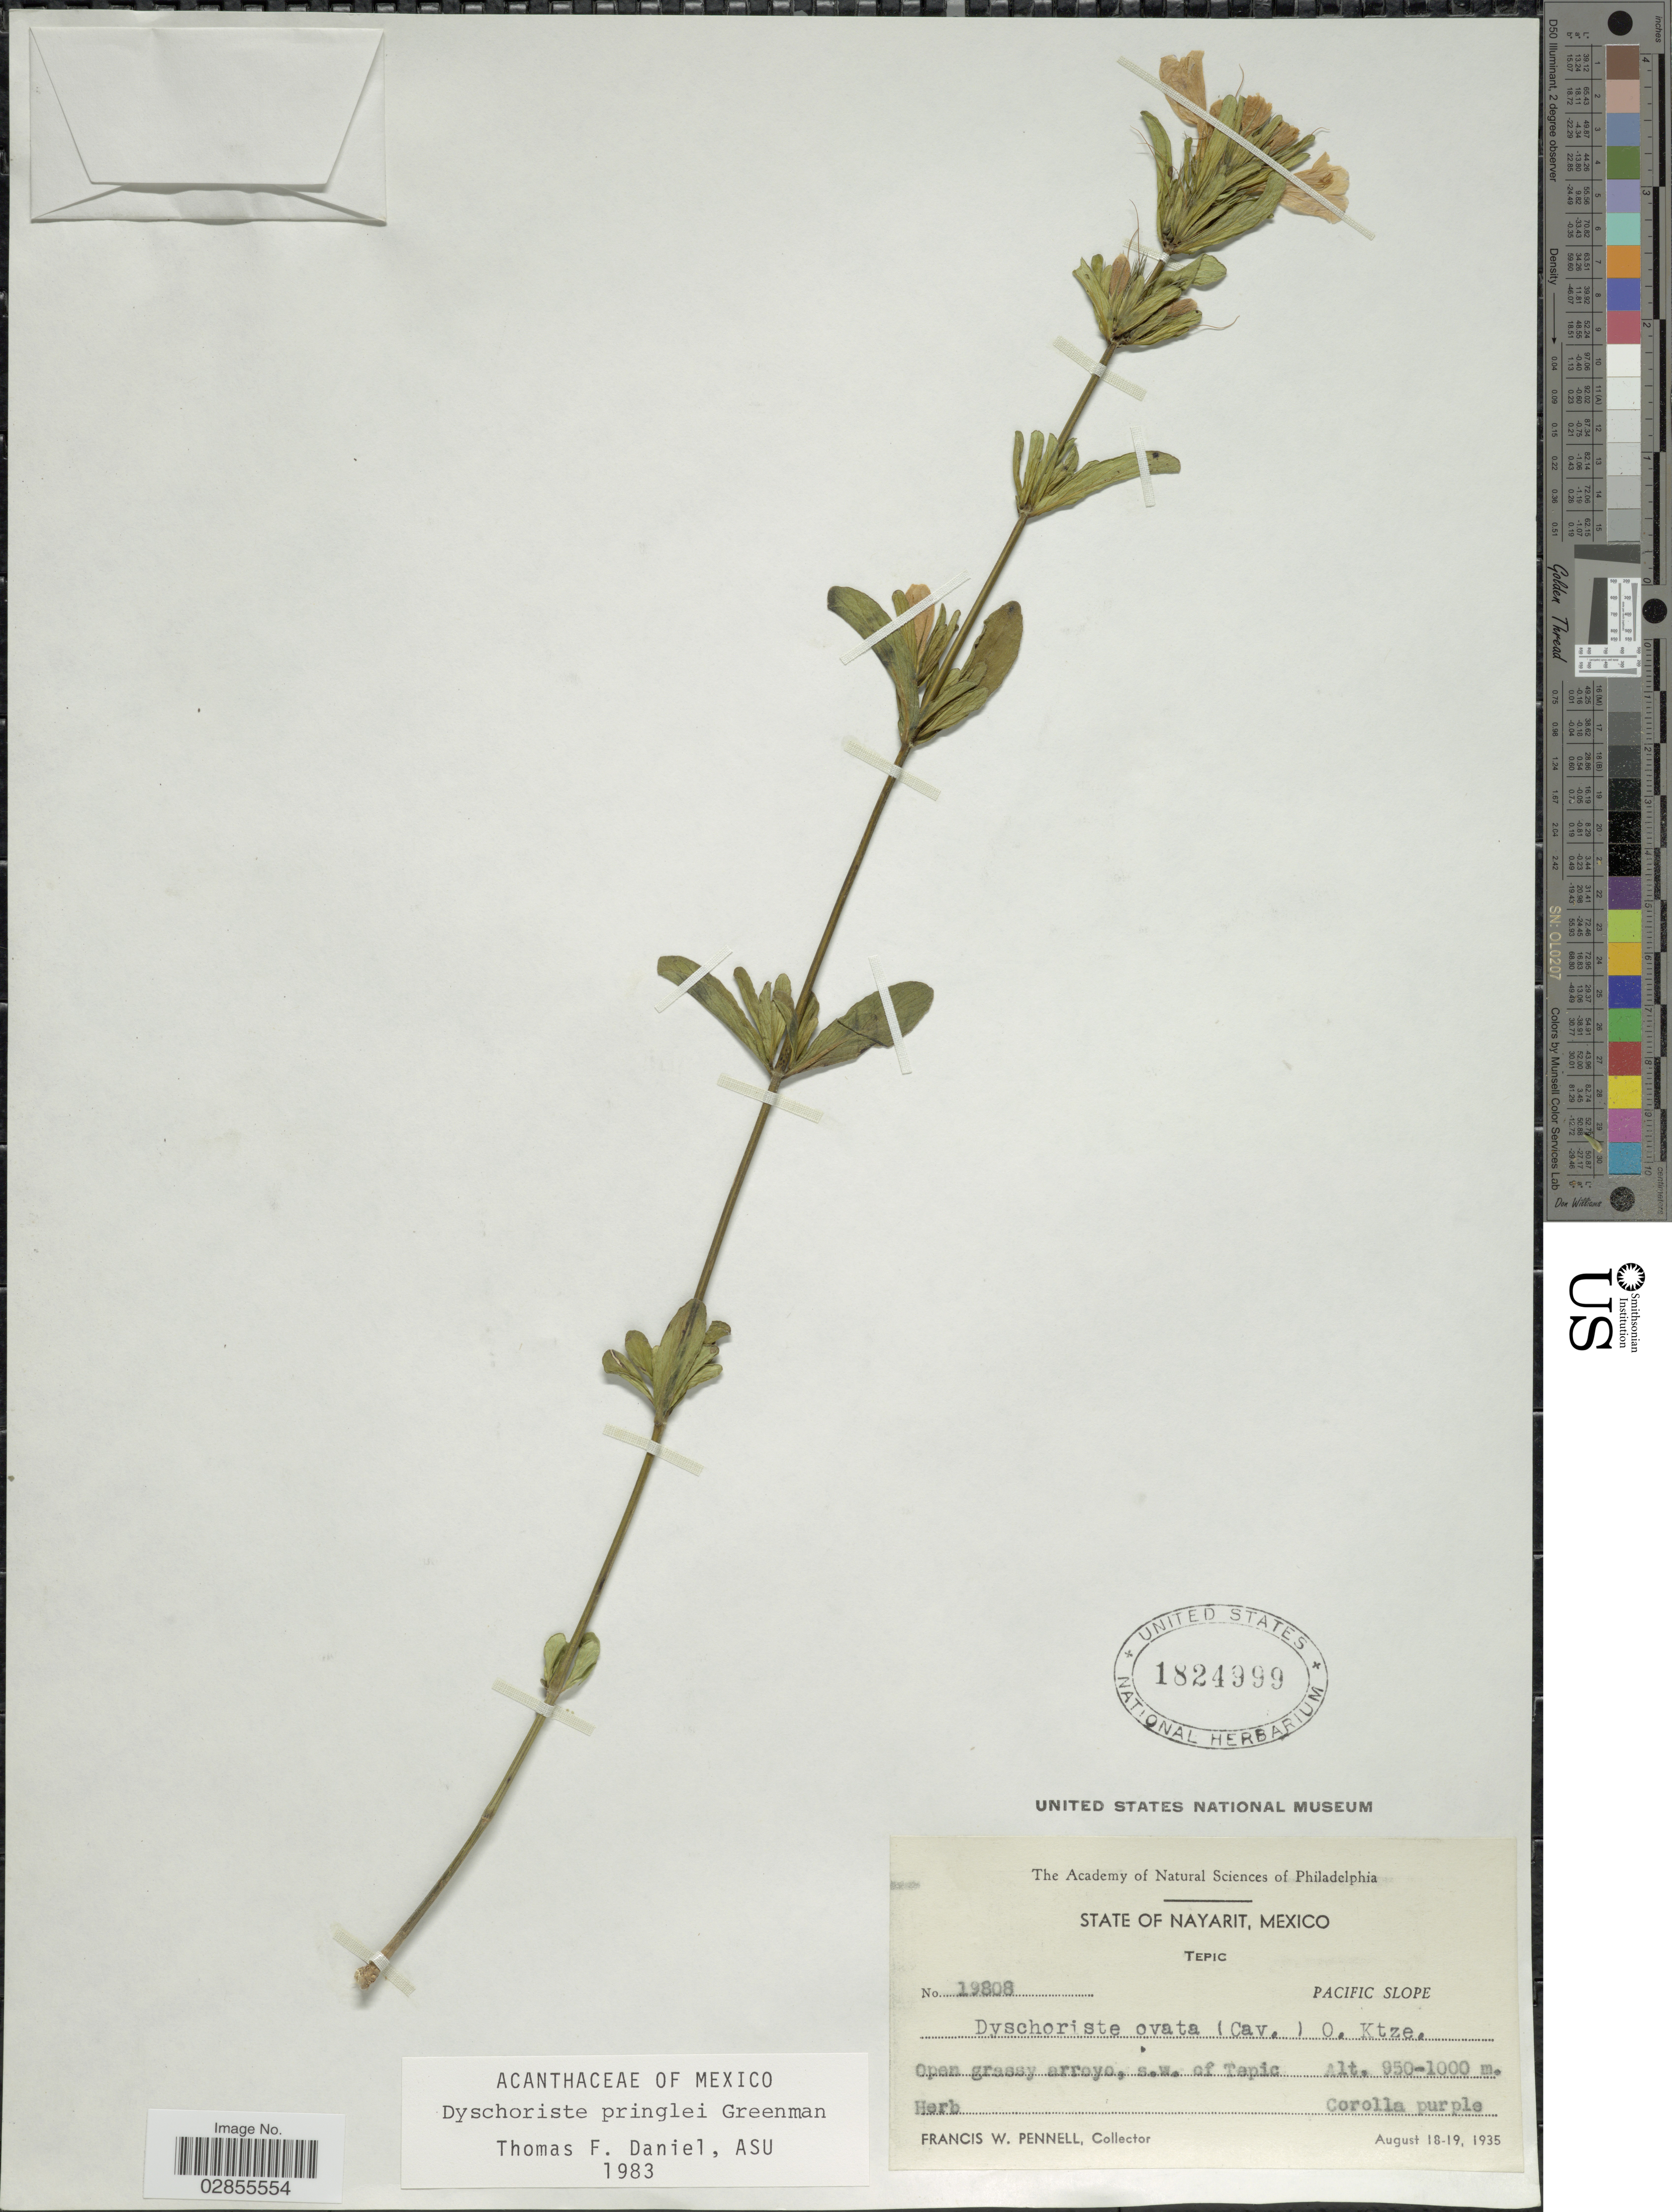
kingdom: Plantae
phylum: Tracheophyta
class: Magnoliopsida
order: Lamiales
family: Acanthaceae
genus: Dyschoriste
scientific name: Dyschoriste pringlei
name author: Greenm.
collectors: F. W. Pennell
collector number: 19808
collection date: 1935-08-18/1935-08-19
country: Mexico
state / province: Nayarit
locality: Tepic. Pacific Slope. Open grassy arroyo, s.w. of Tepic.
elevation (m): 950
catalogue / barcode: US 1824999